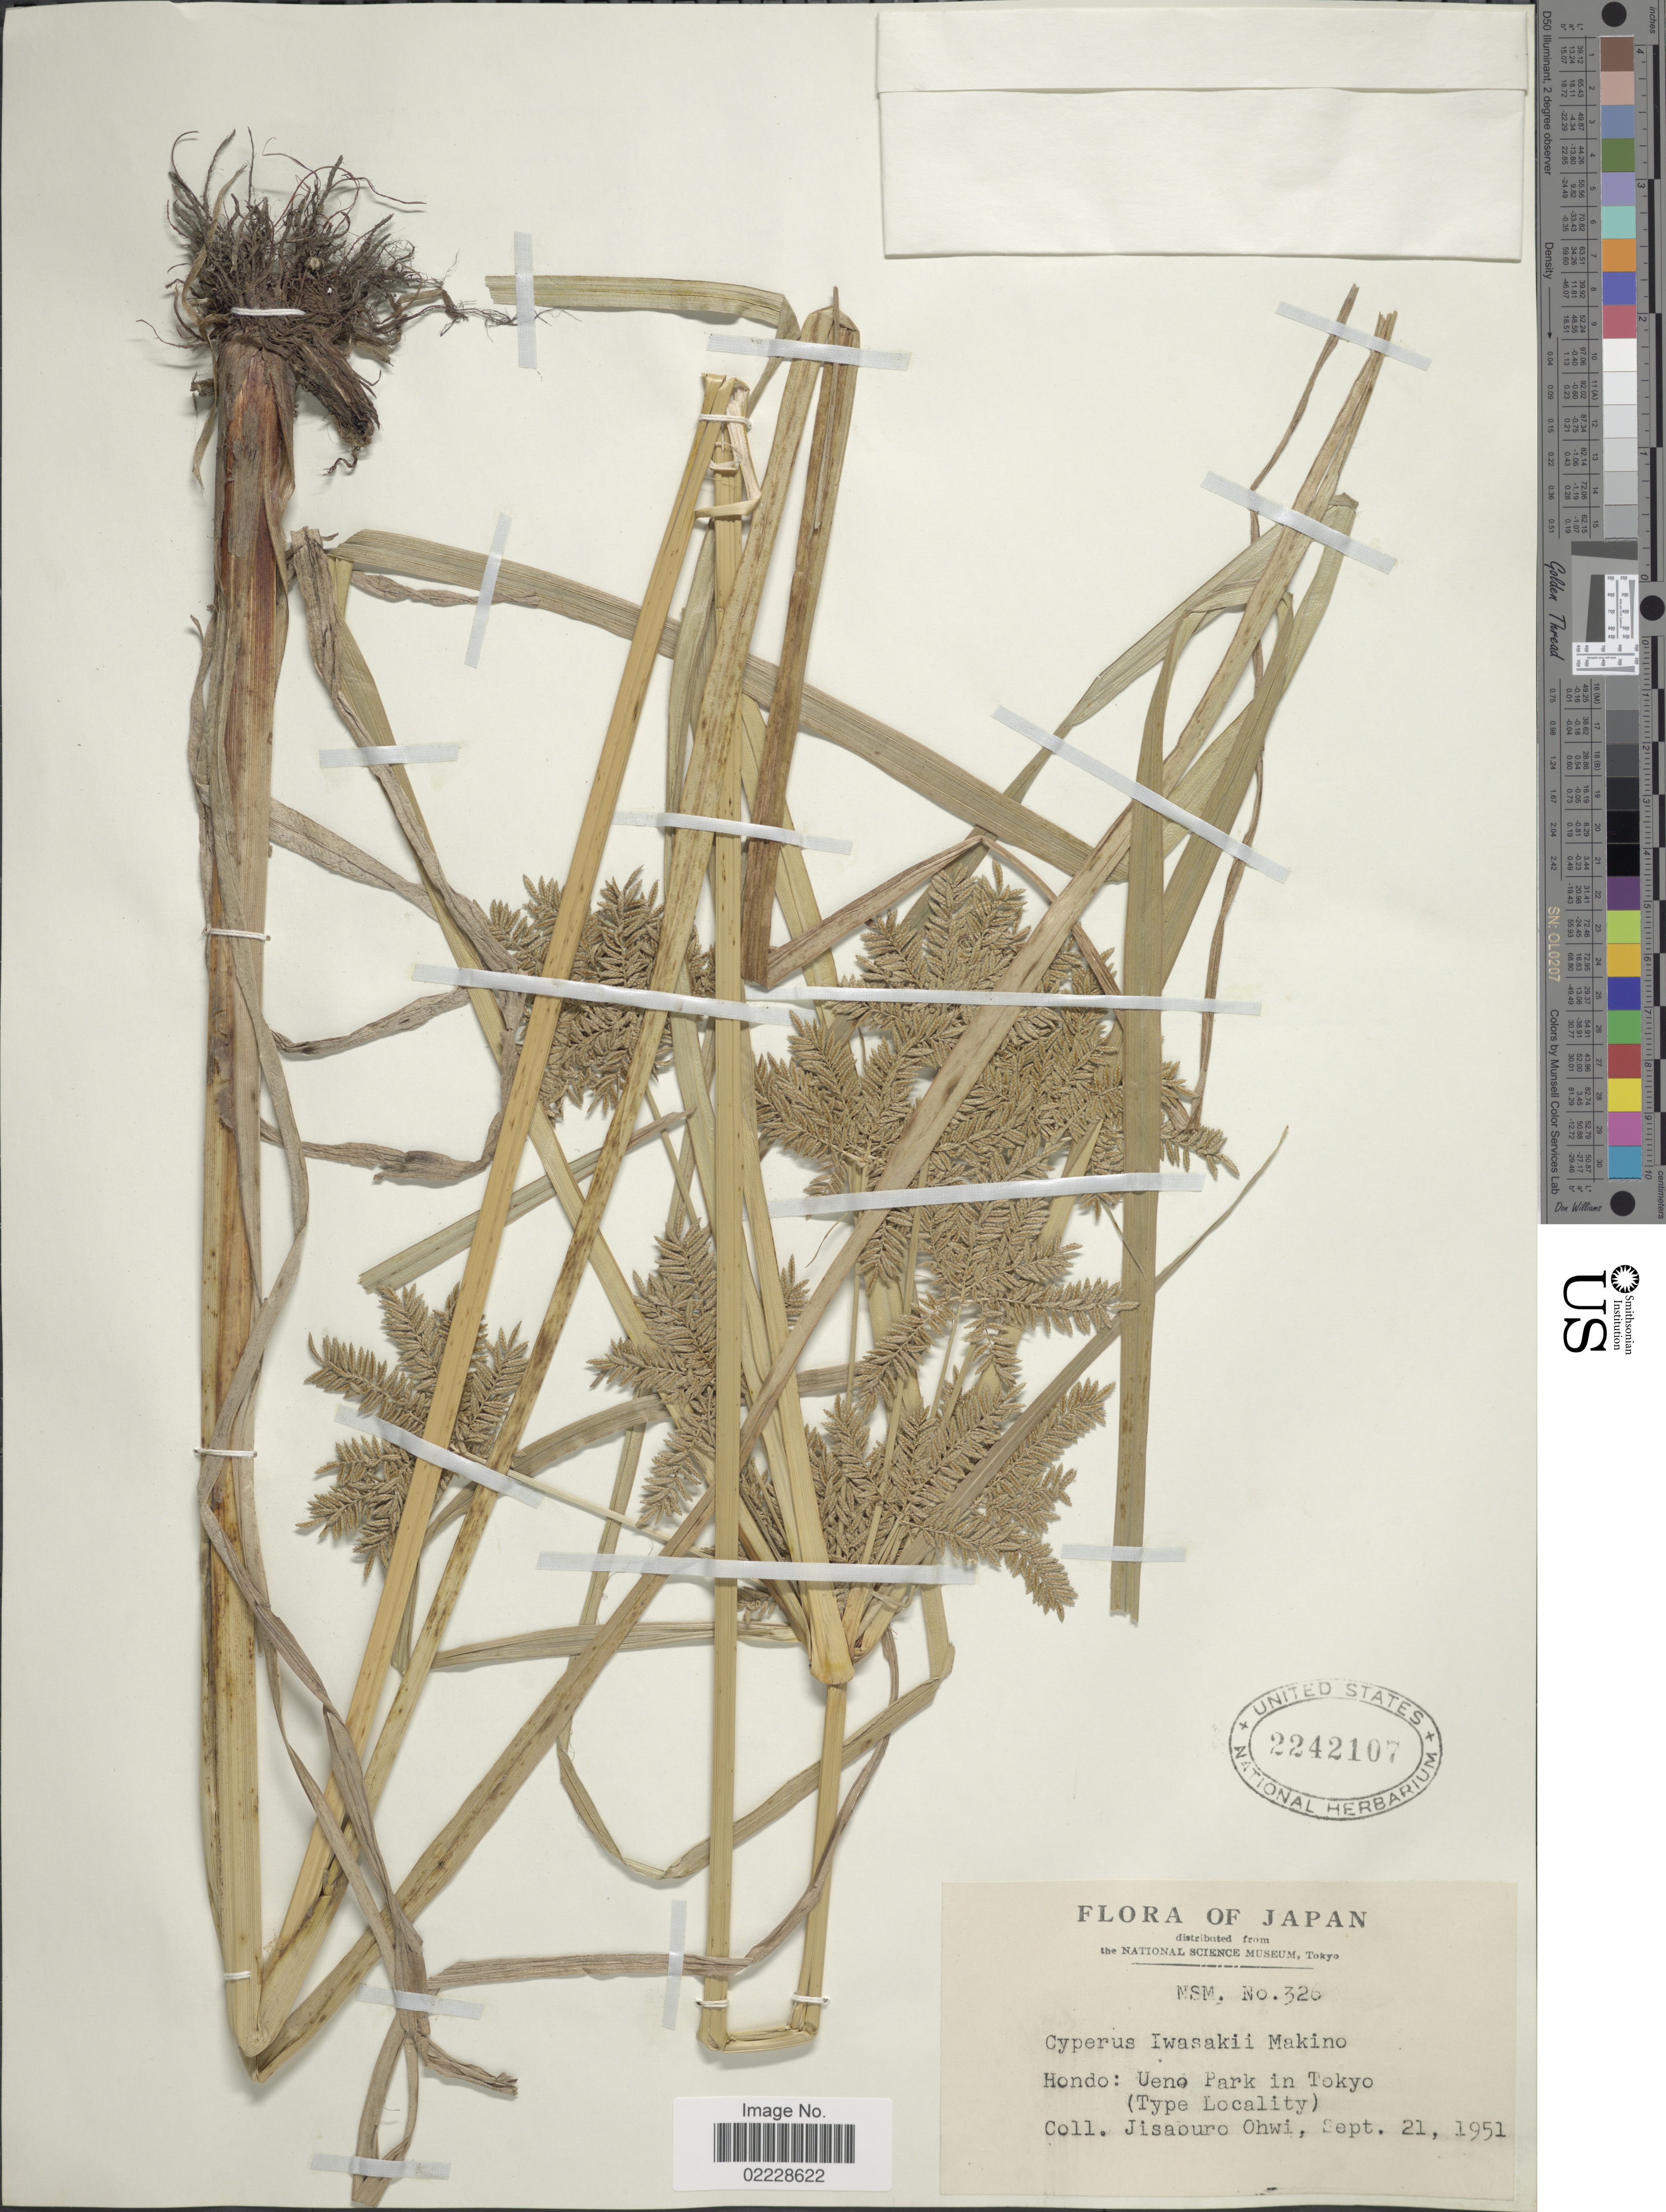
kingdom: Plantae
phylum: Tracheophyta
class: Liliopsida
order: Poales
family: Cyperaceae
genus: Cyperus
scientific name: Cyperus exaltatus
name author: Retz.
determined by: Strong, Mark T., (BOT), Smithsonian Institution - National Museum of Natural History (UNITED STATES)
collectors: J. Ohwi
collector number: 326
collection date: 1951-09-21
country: Japan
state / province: Tokyo, Federal City of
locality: Japan, Hondo: Ueno Park in Tokyo. (Type Locality).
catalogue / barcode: US 2242107